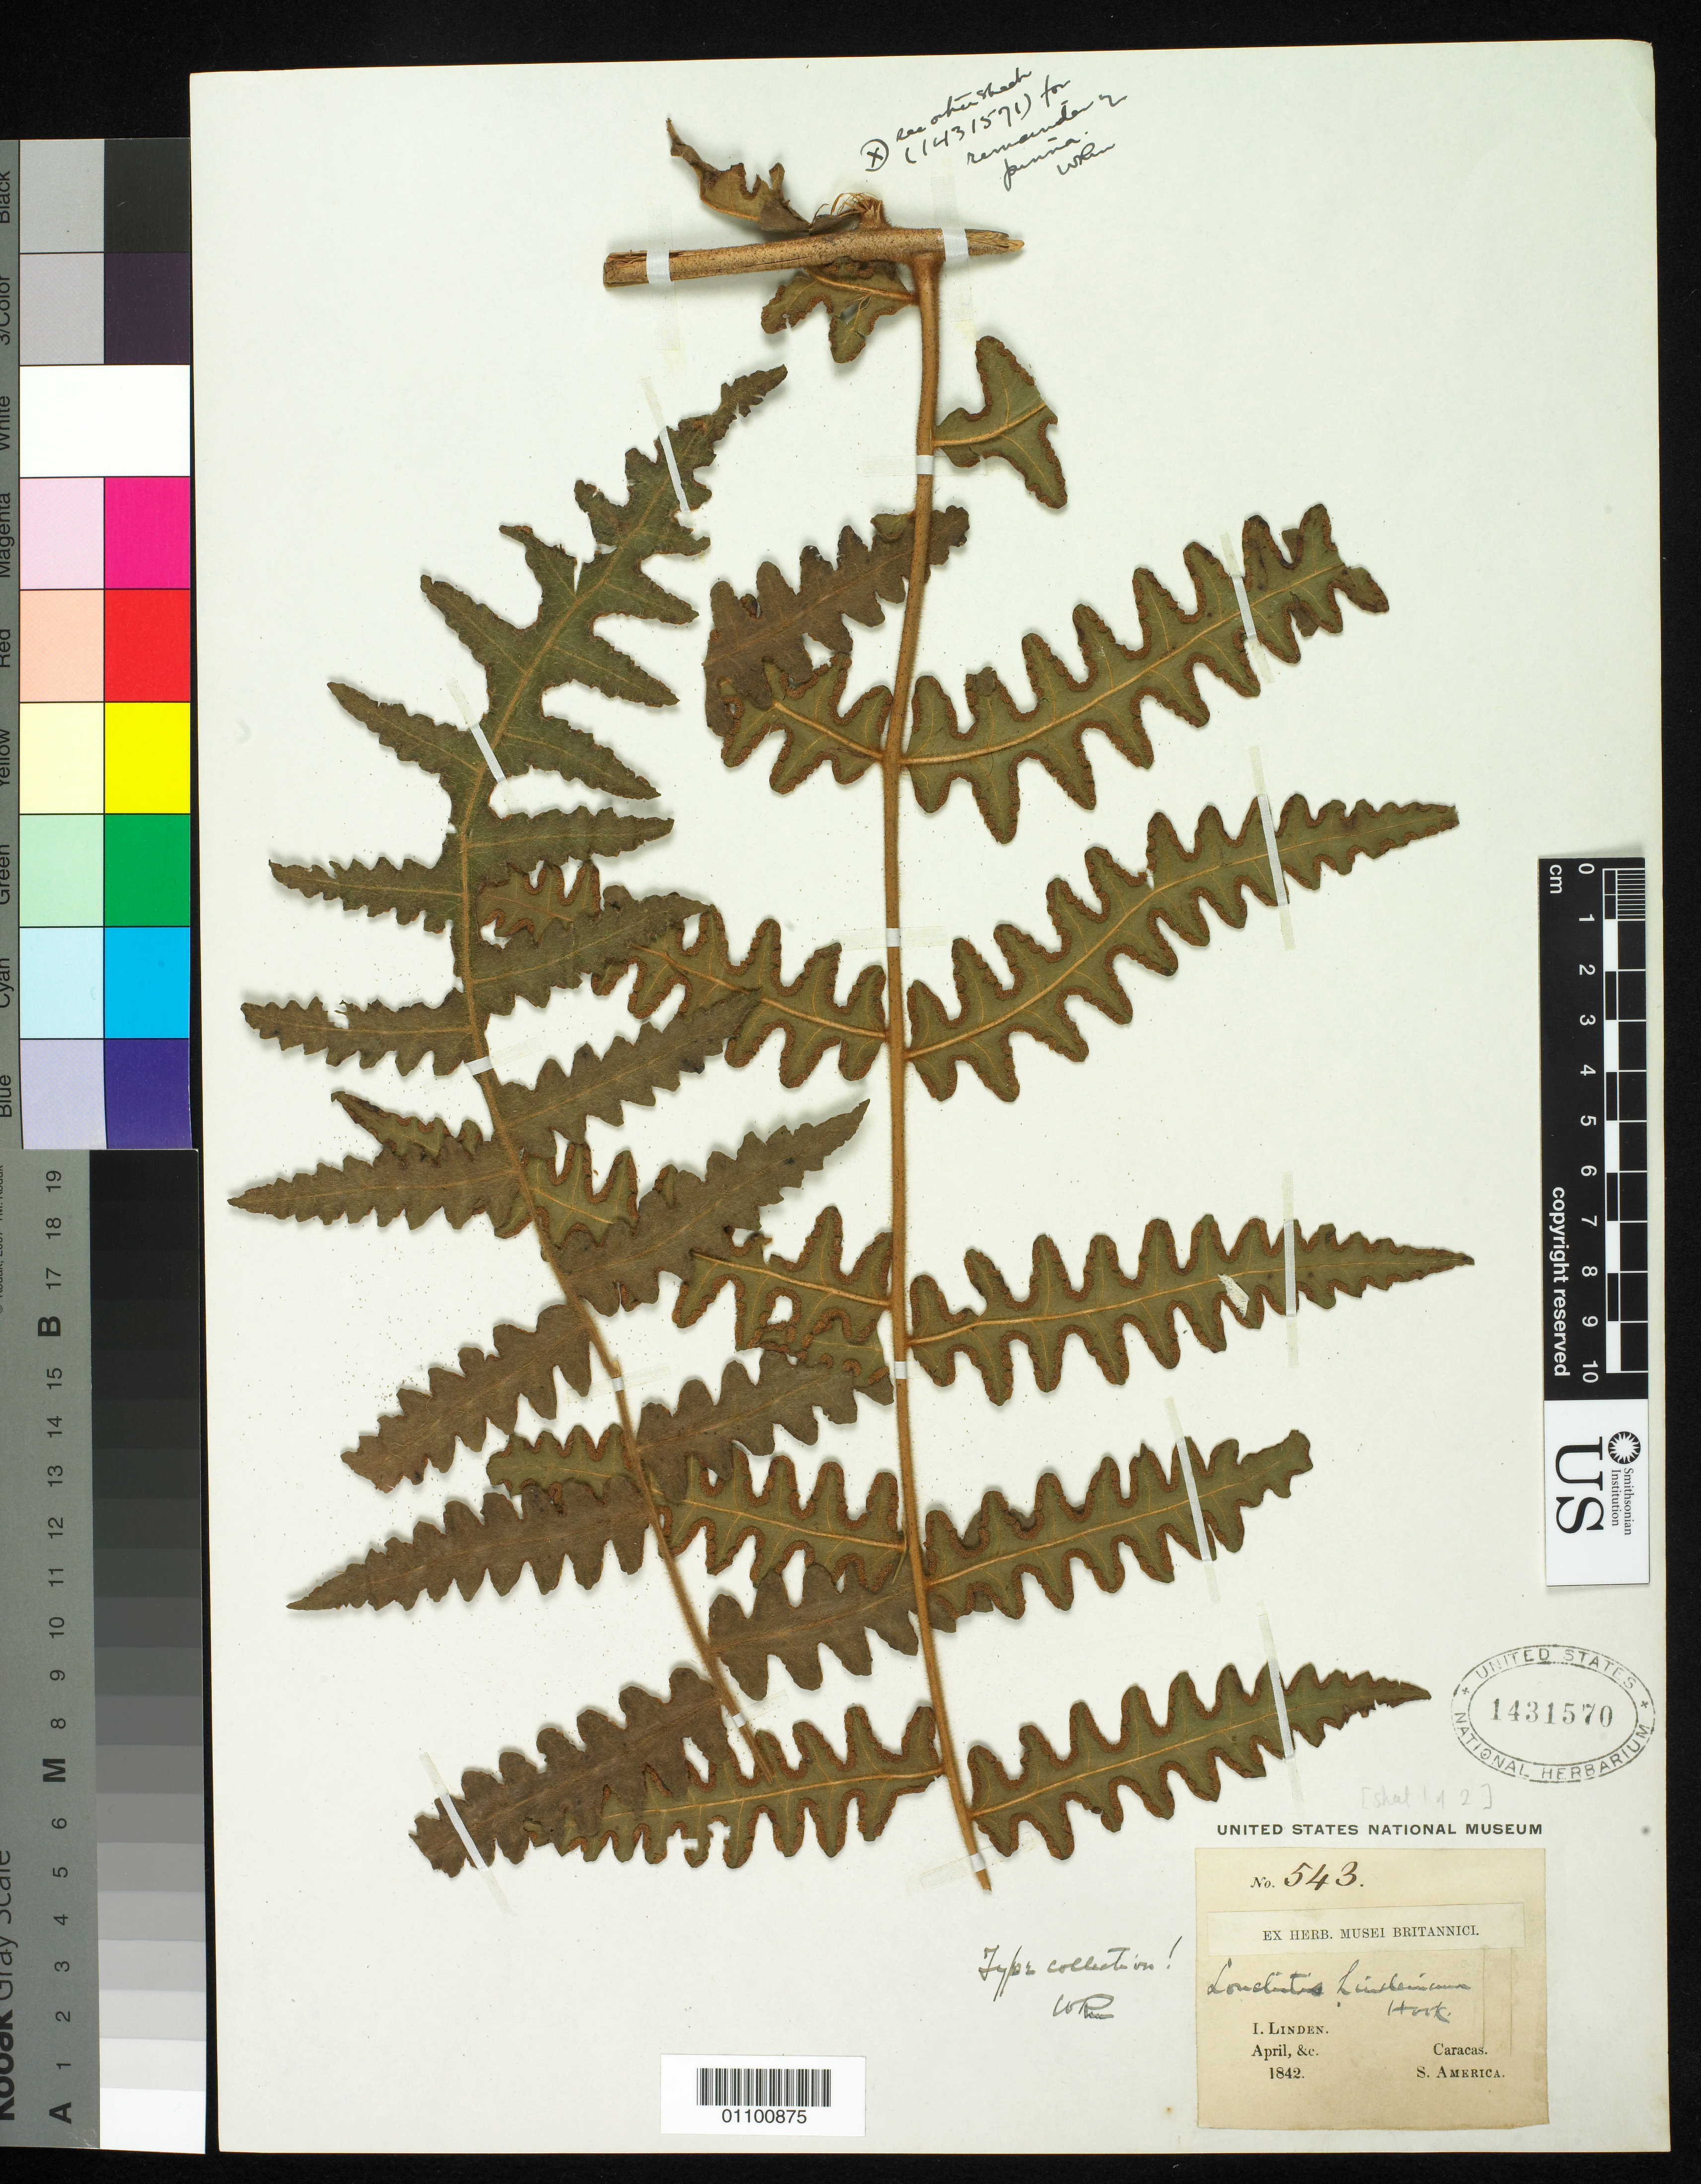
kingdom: Plantae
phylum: Tracheophyta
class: Polypodiopsida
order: Polypodiales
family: Lonchitidaceae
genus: Lonchitis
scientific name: Lonchitis lindeniana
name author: Hook.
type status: Type Collection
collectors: J. Linden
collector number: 543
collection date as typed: Apr 1842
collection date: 1842-04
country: Venezuela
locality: Caracas.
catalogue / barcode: US 1431570